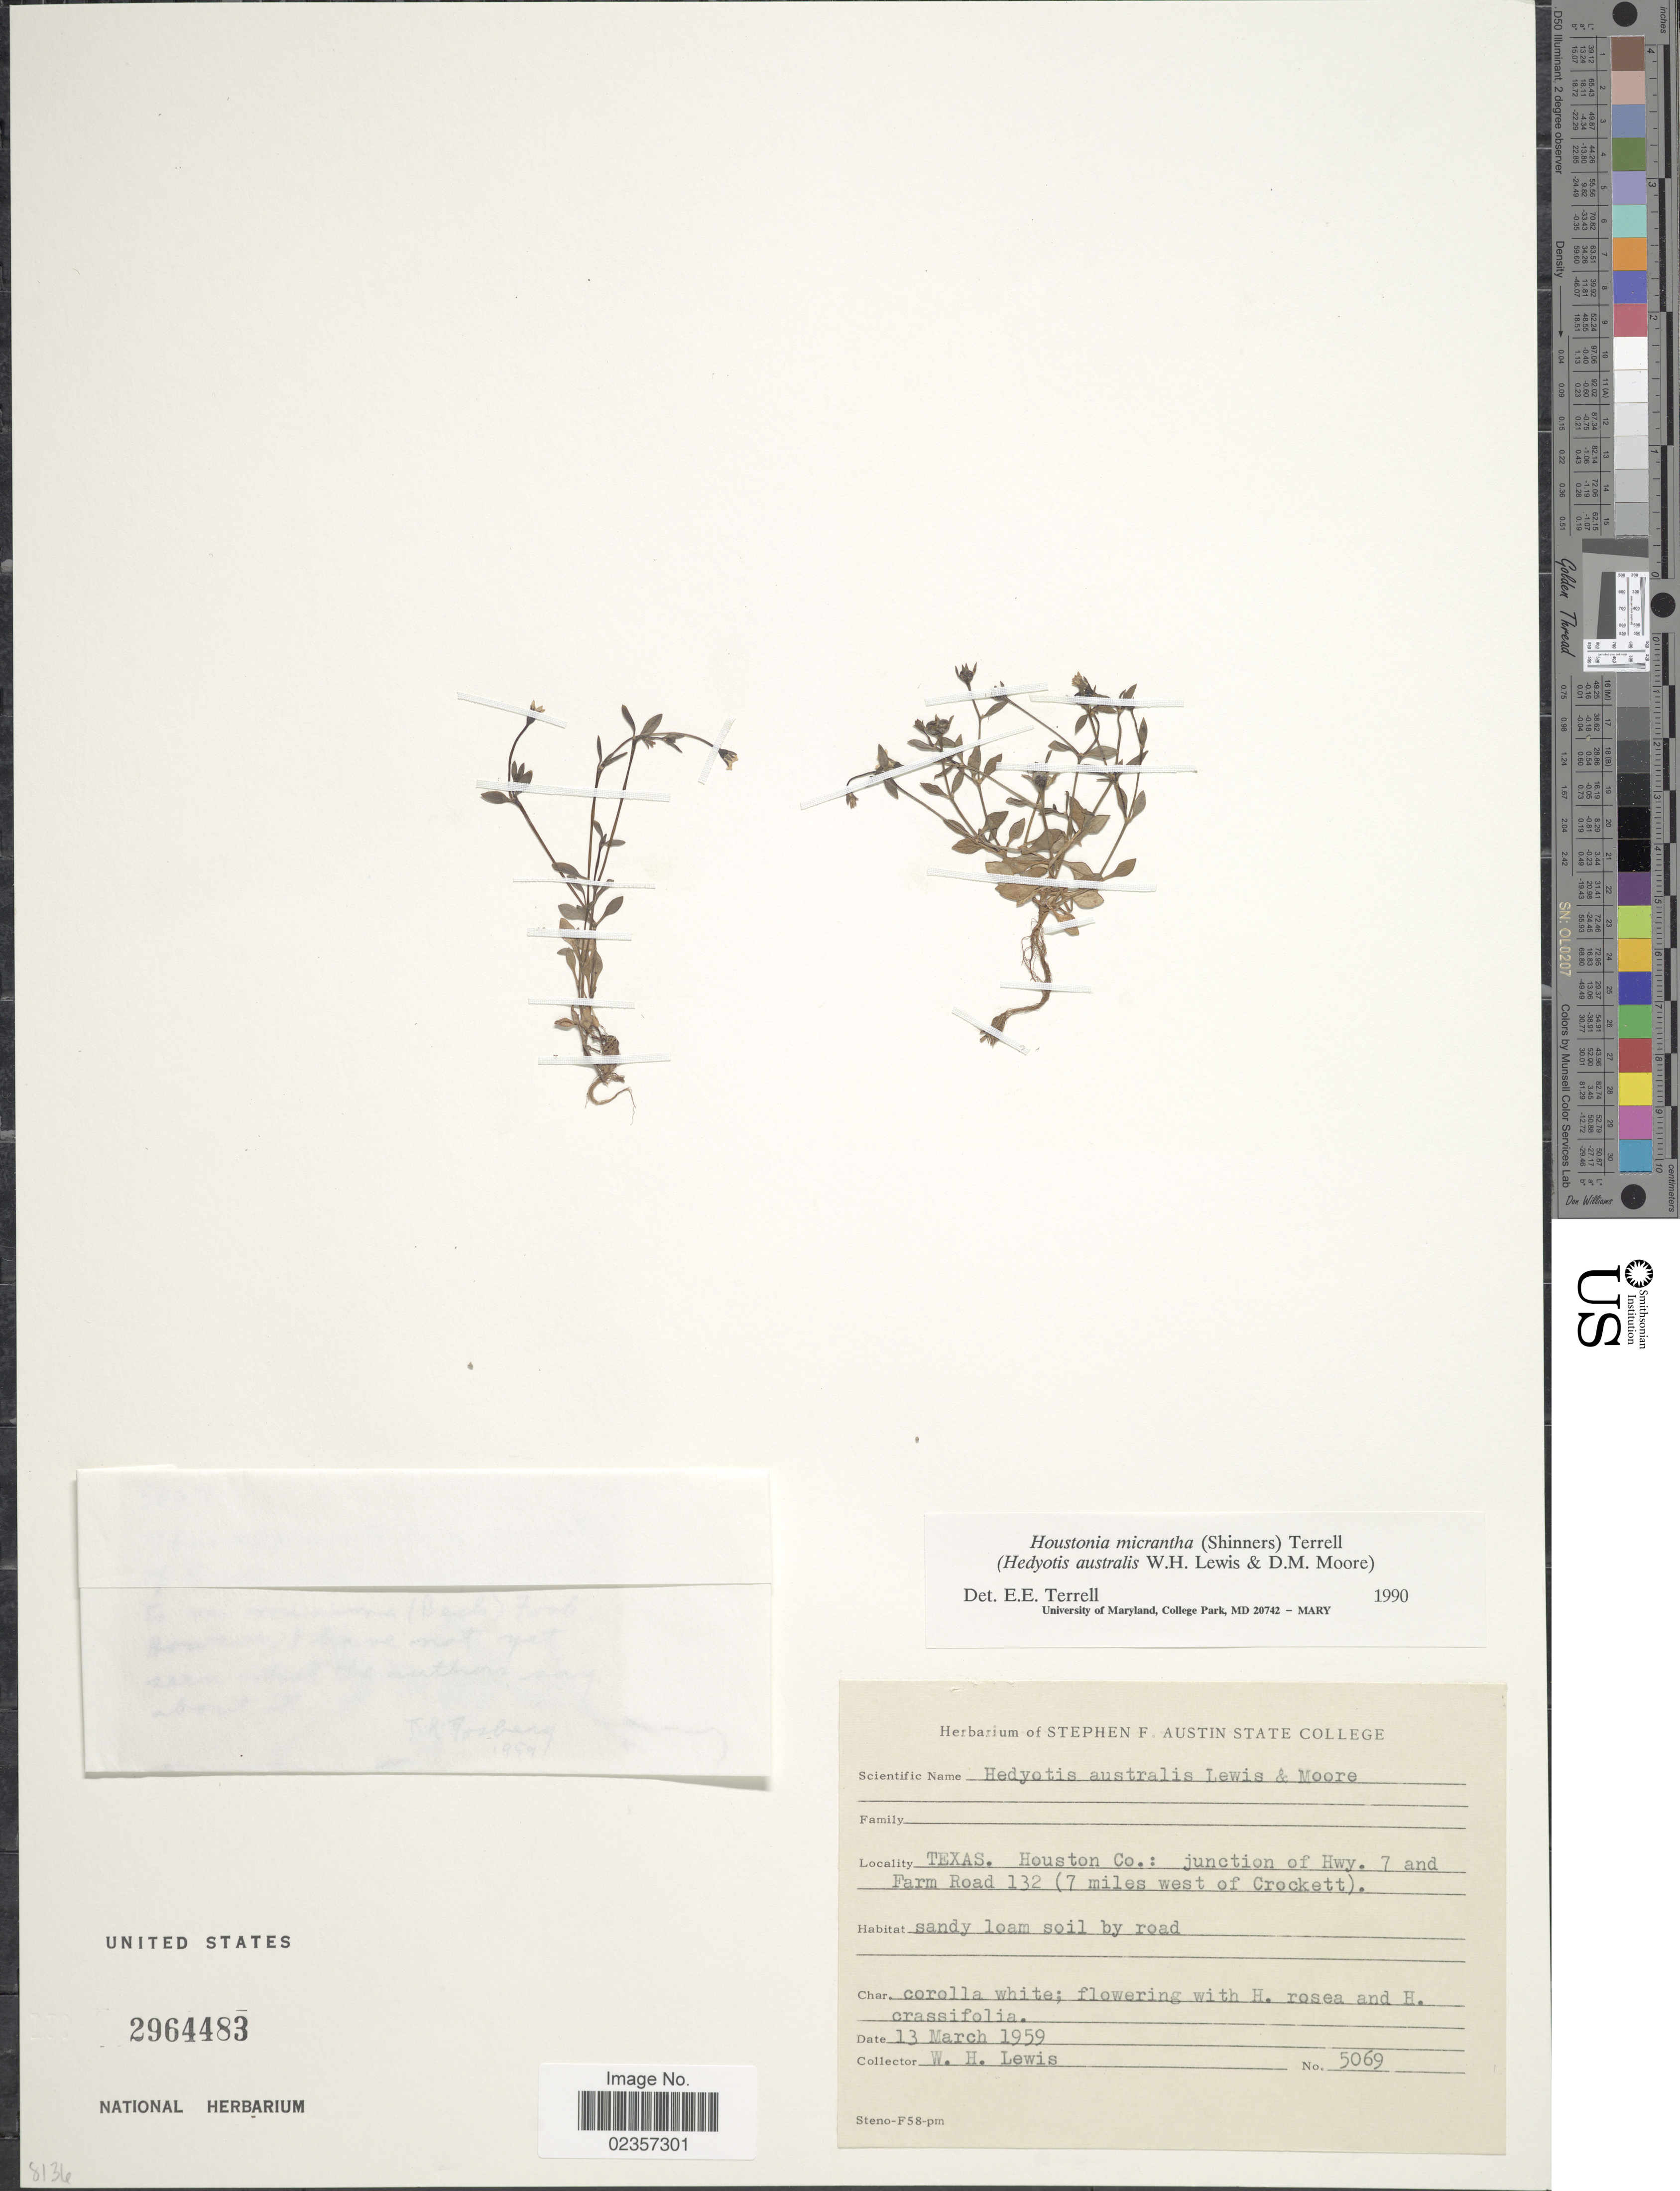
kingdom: Plantae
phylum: Tracheophyta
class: Magnoliopsida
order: Gentianales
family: Rubiaceae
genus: Houstonia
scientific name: Houstonia micrantha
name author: (Shinners) Terrell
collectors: W. H. Lewis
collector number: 5069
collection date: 1959-03-13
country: United States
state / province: Texas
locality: Houston Co.: junction of Hwy. 7 and Farm Road 132 ( 7 miles west of Crockett)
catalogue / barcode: US 2964483